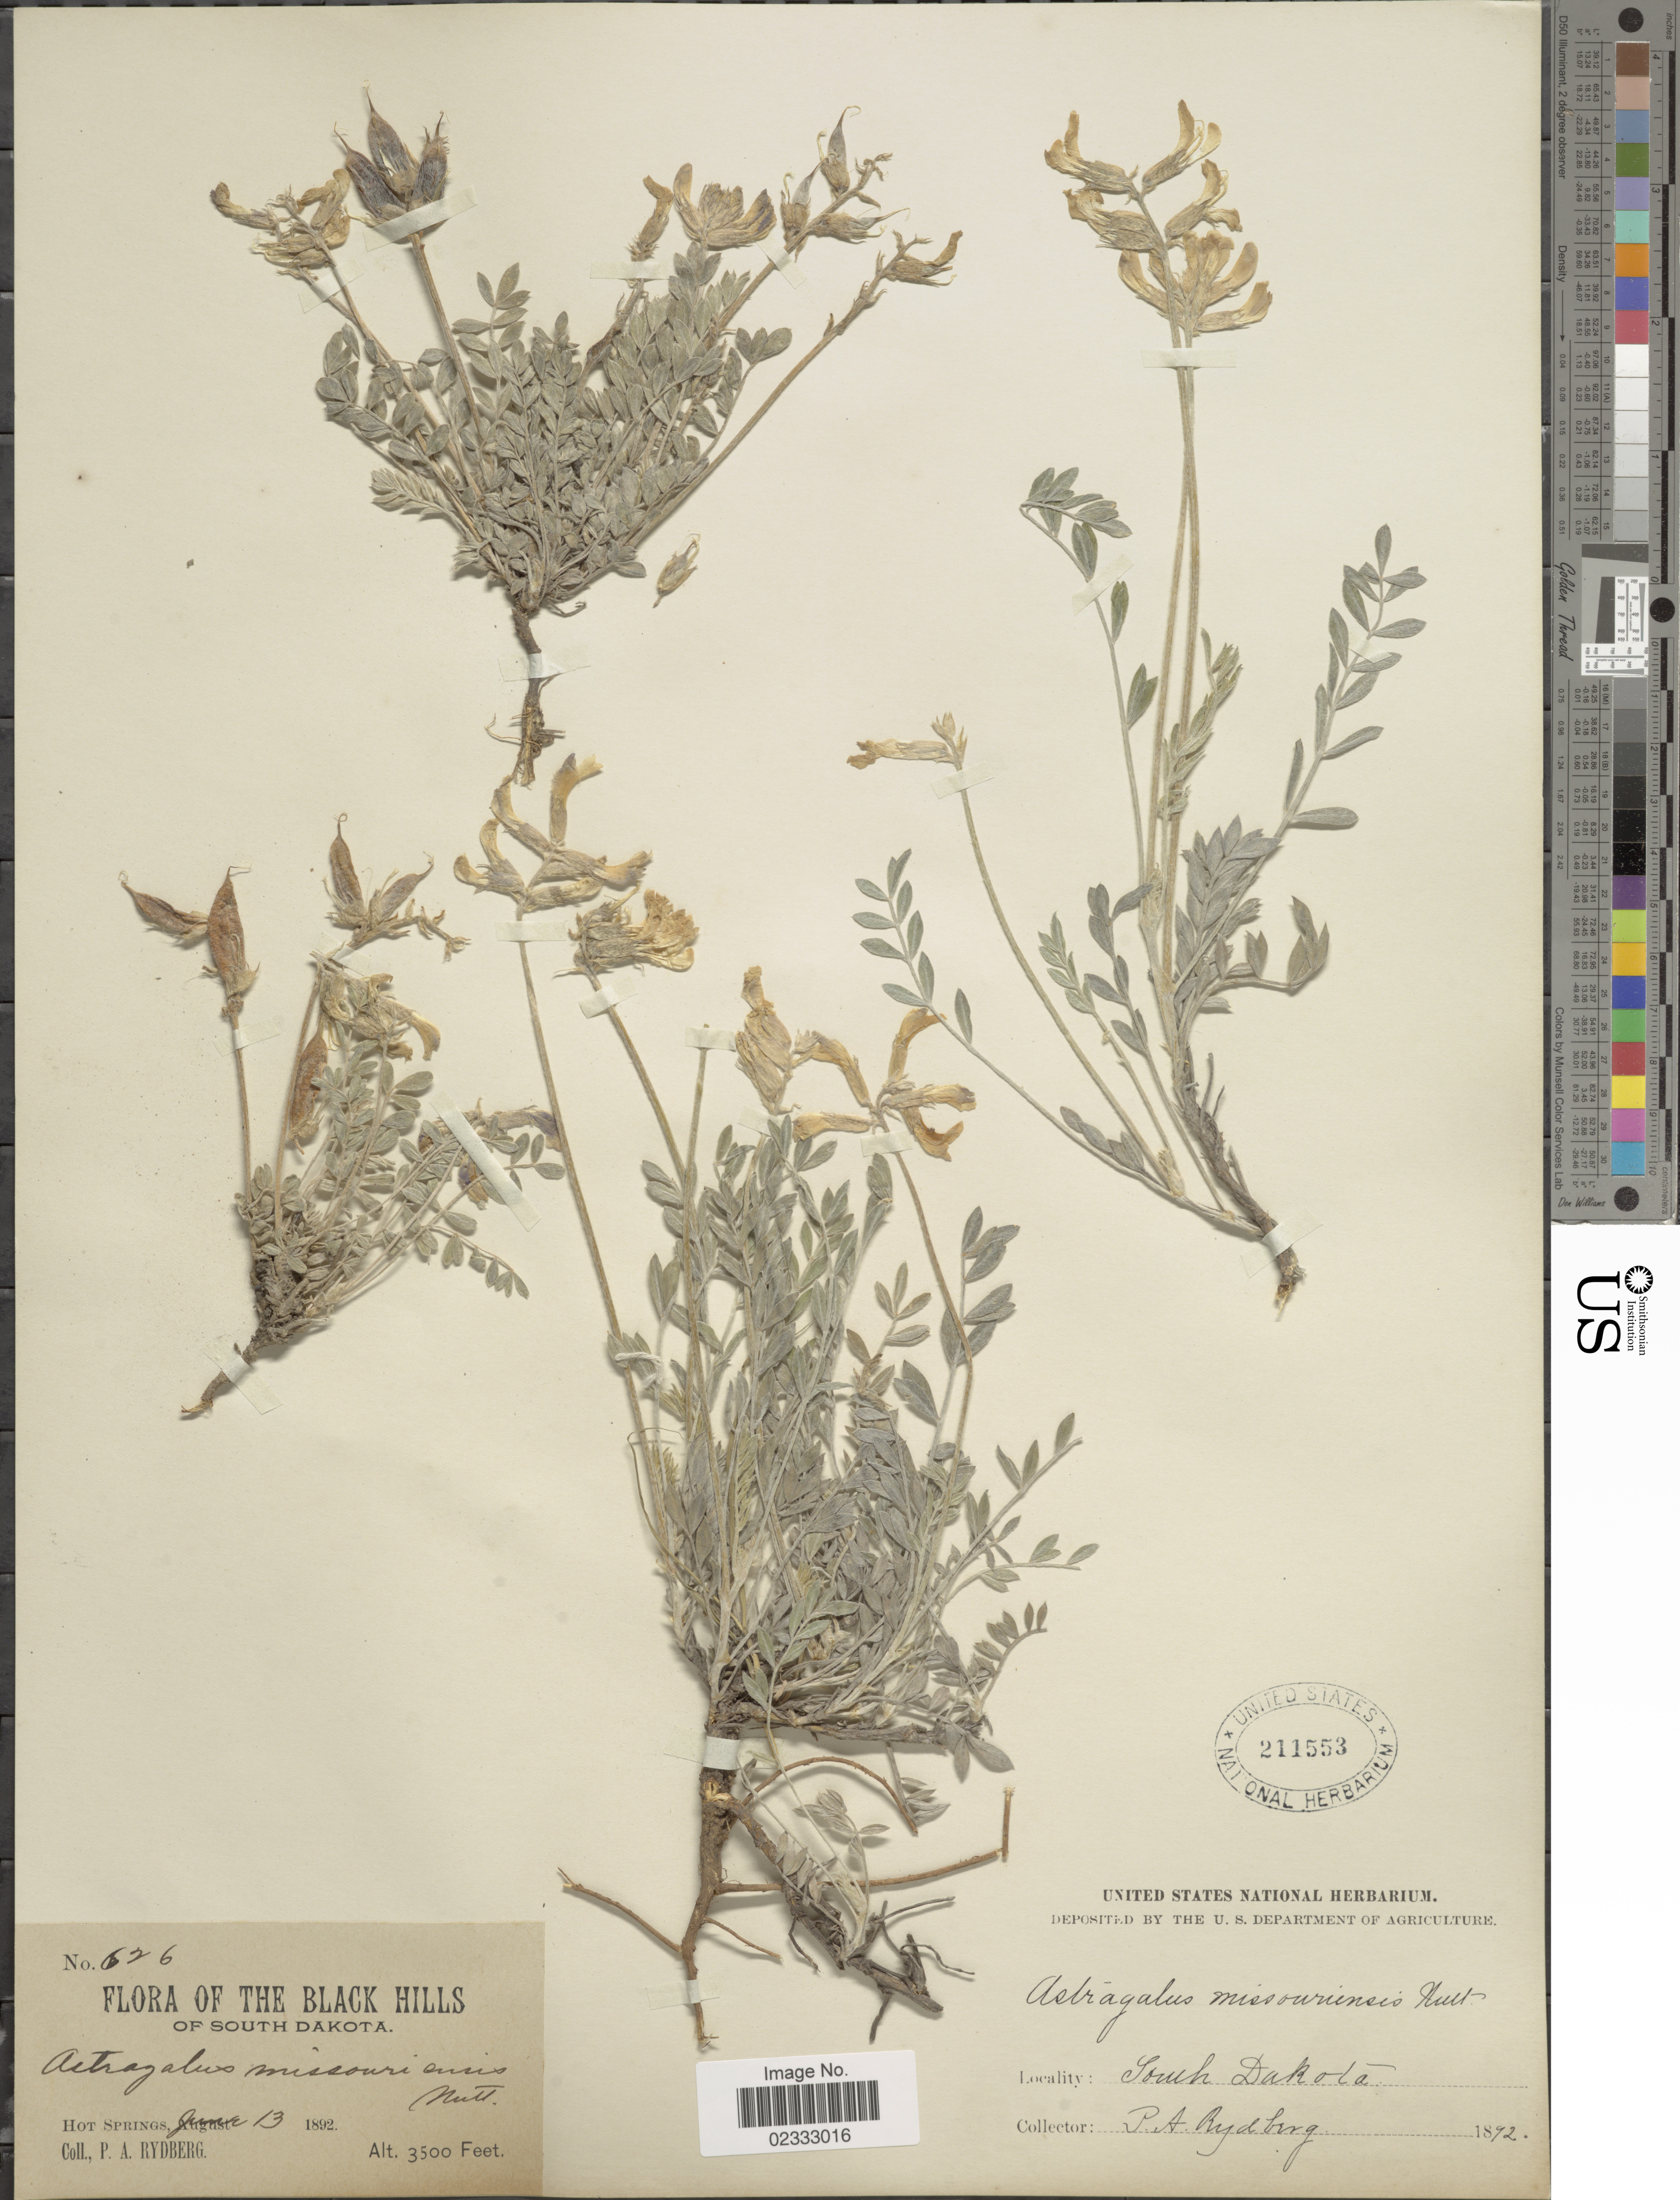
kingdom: Plantae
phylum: Tracheophyta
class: Magnoliopsida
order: Fabales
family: Fabaceae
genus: Astragalus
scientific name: Astragalus missouriensis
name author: Nutt.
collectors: P. A. Rydberg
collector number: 626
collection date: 1892-06-13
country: United States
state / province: South Dakota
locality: The Black Hills, Hot Springs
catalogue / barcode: US 211553